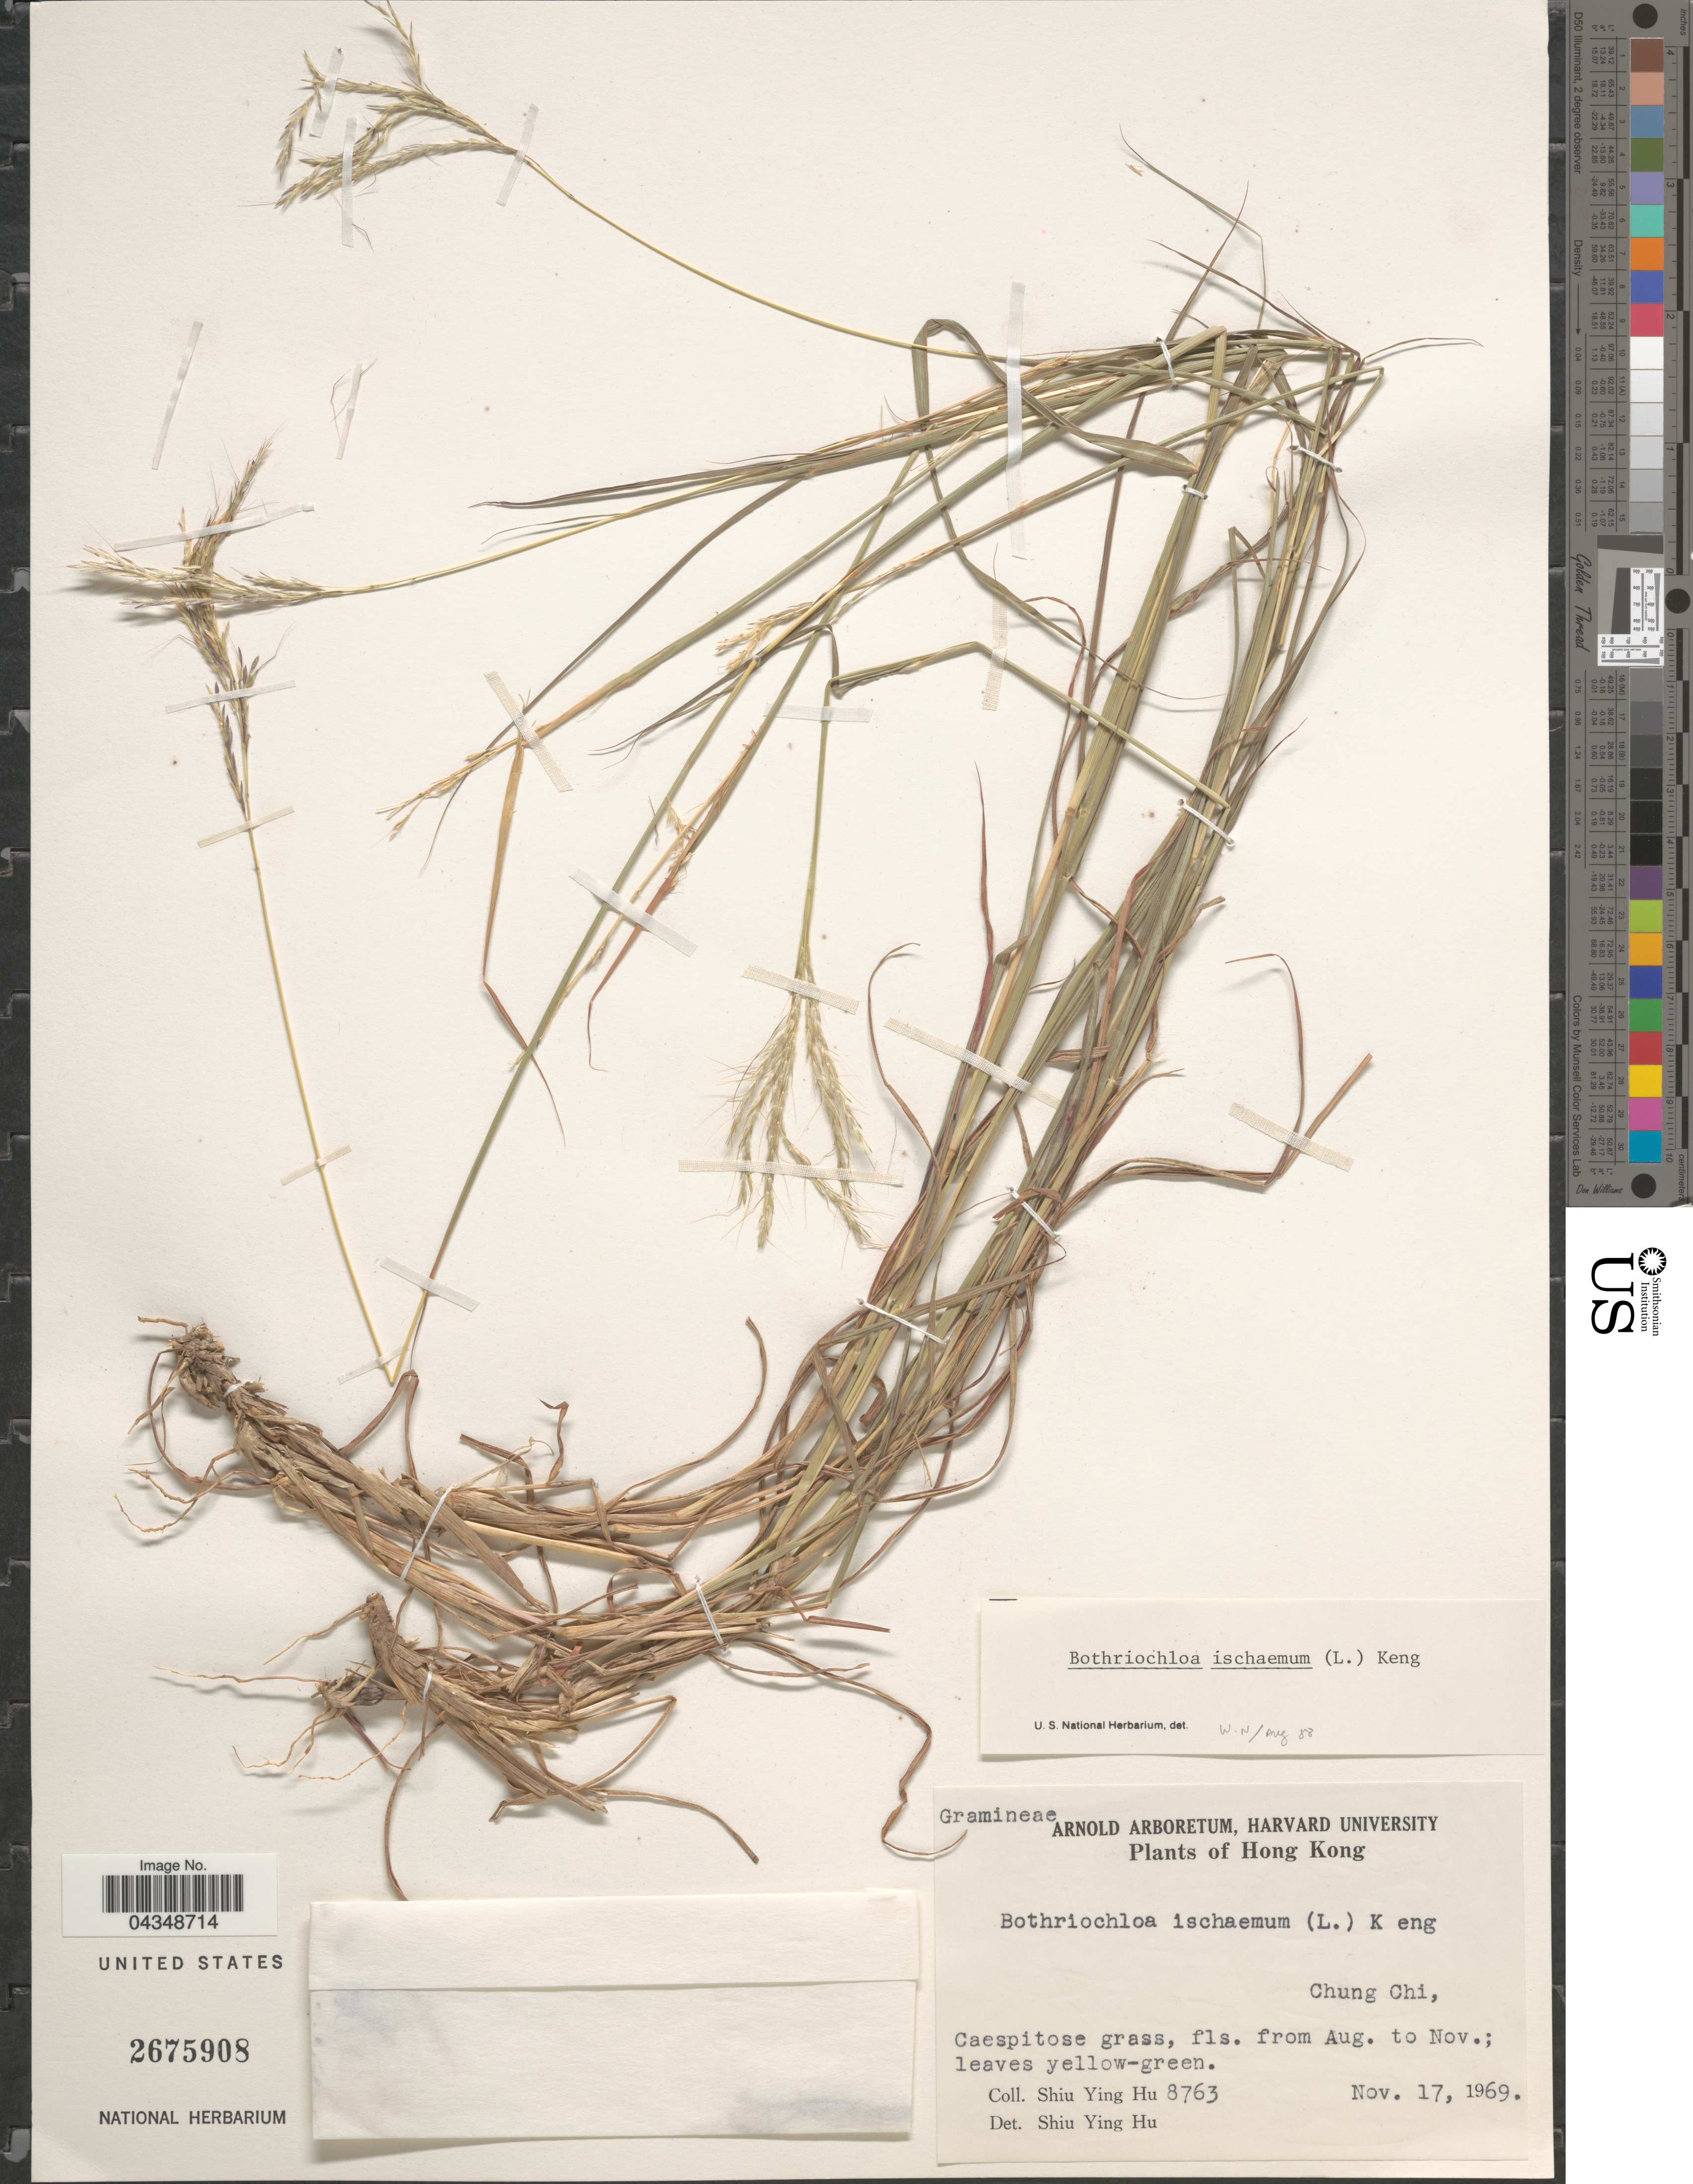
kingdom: Plantae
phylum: Tracheophyta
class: Liliopsida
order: Poales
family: Poaceae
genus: Bothriochloa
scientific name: Bothriochloa ischaemum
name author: (L.) Keng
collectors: S. Y. Hu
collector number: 8763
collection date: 1969-11-17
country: China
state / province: Hong Kong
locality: Chung Chi.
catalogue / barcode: US 2675908